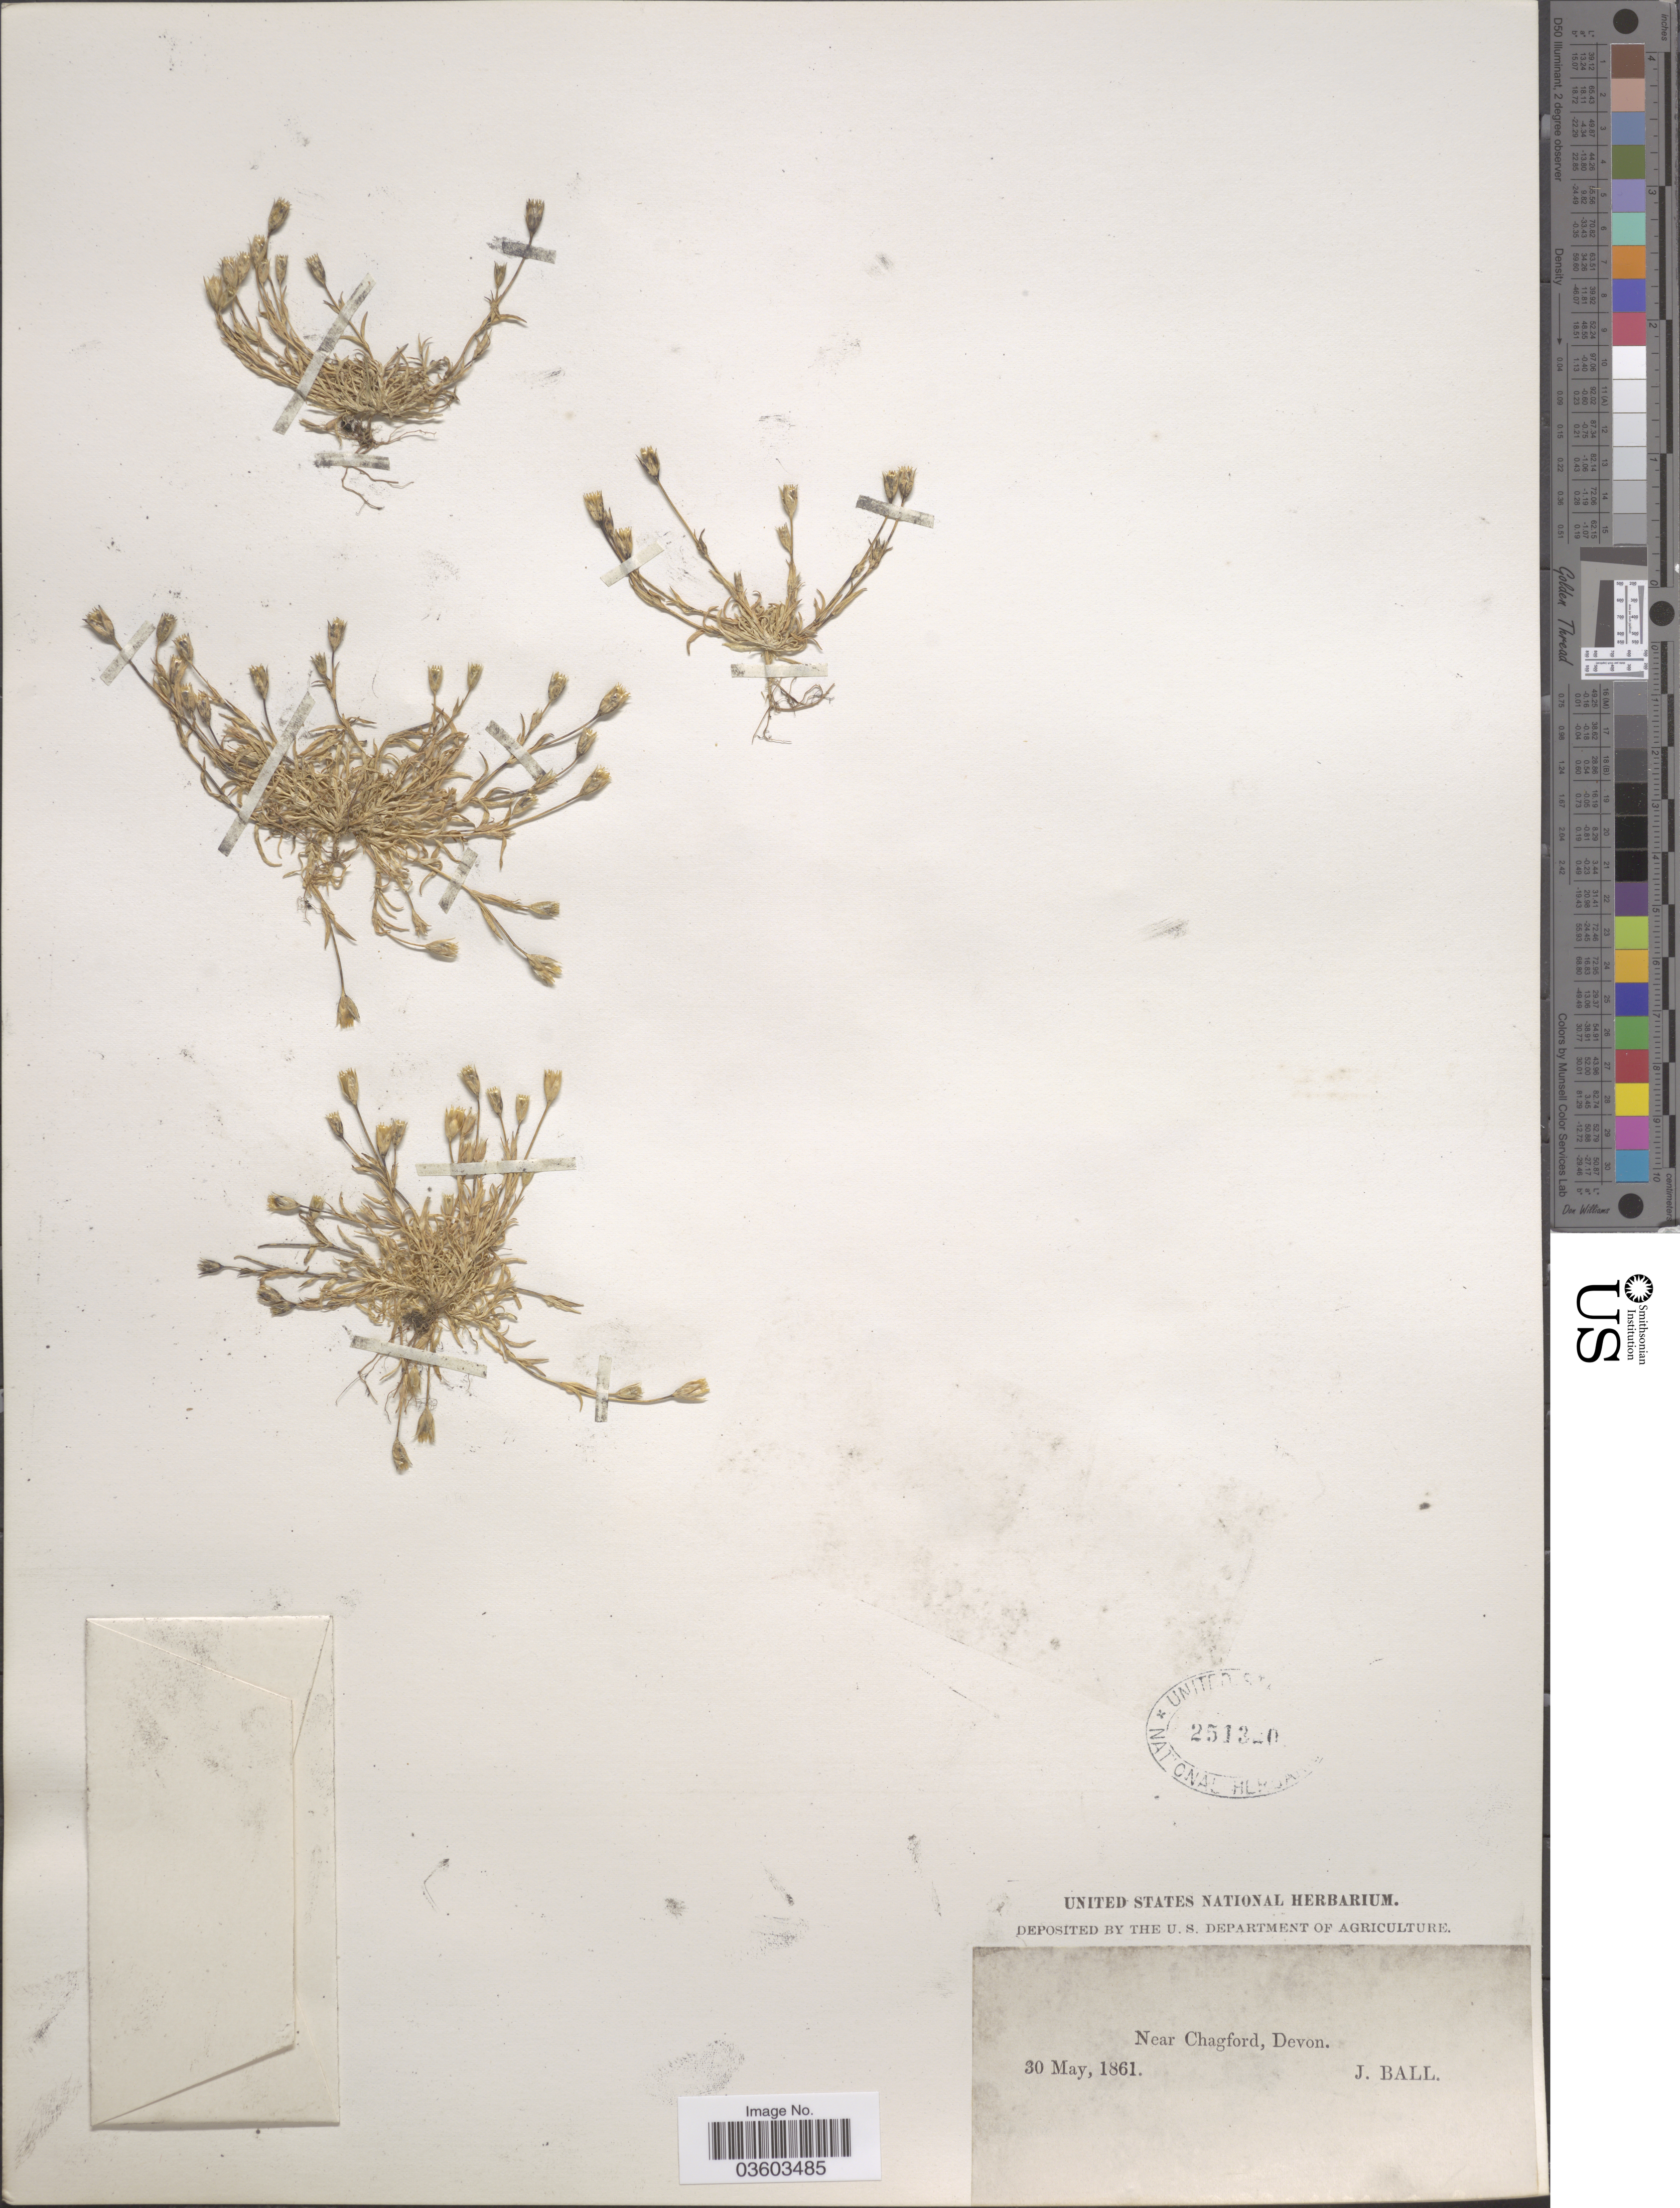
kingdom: Plantae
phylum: Tracheophyta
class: Magnoliopsida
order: Caryophyllales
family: Caryophyllaceae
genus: Cerastium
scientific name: Cerastium sp.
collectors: J. Ball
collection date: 1861-05-30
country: United Kingdom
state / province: England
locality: Near Chagford, Devon.